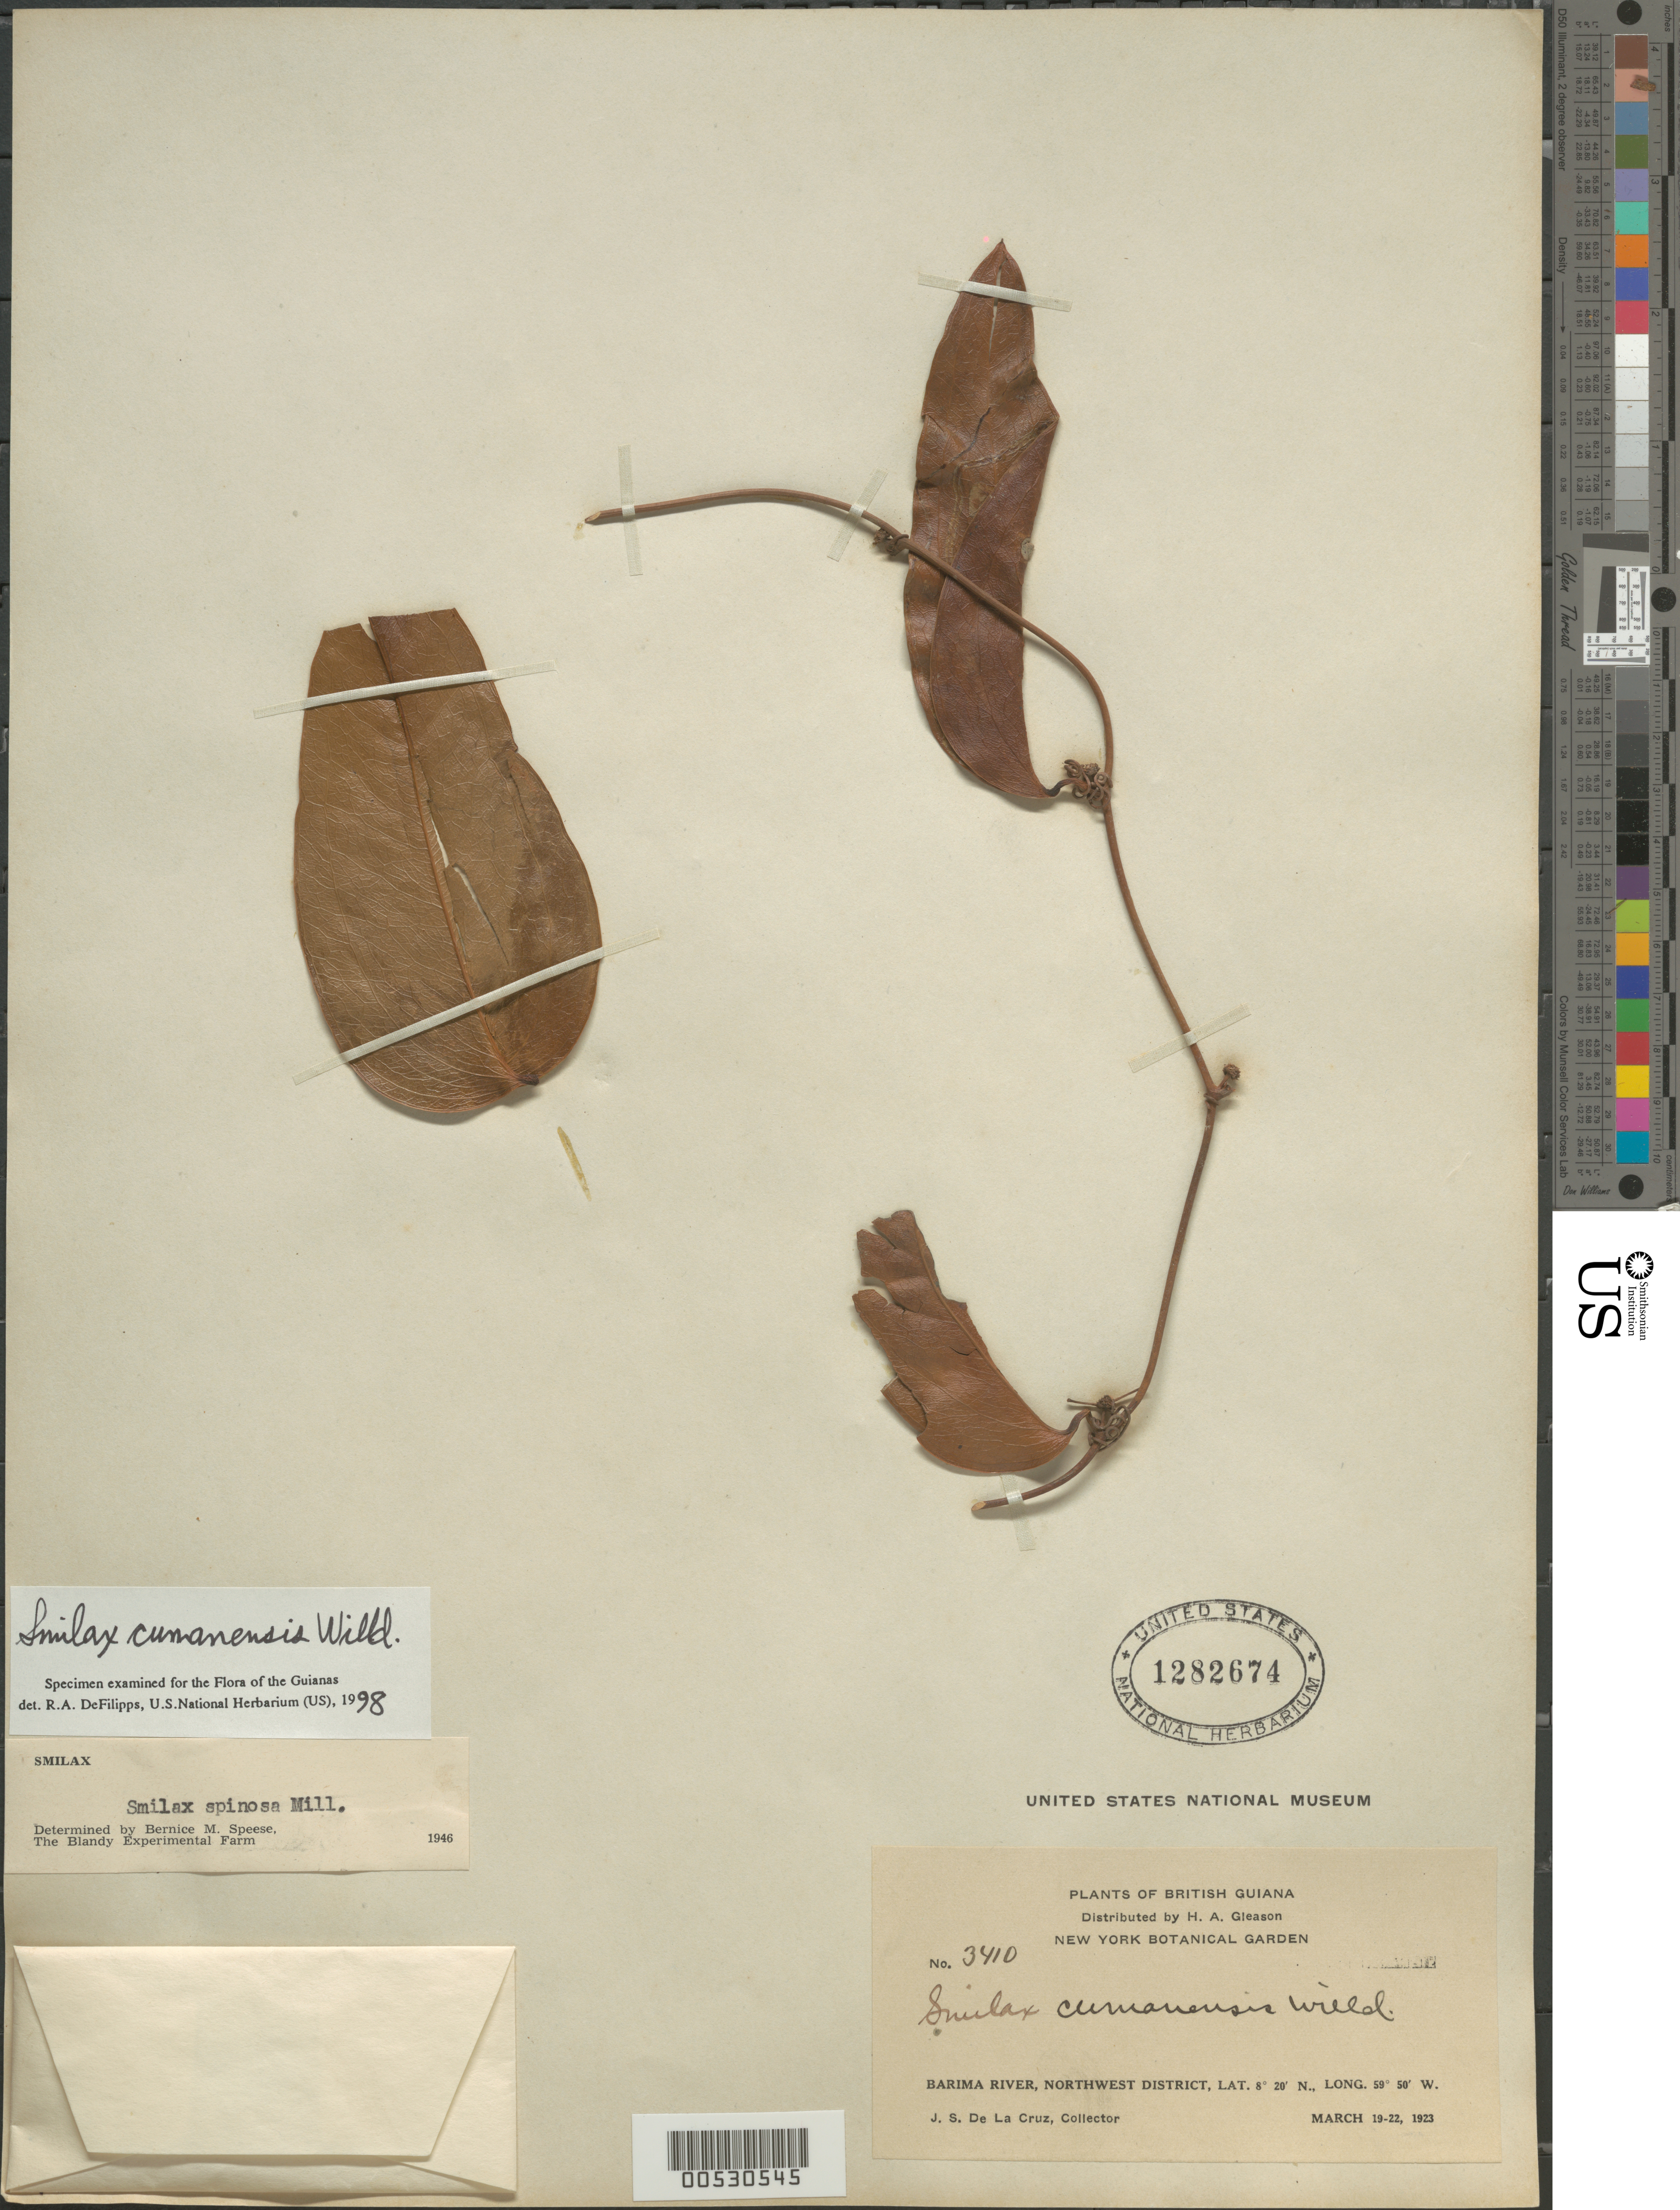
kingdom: Plantae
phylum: Tracheophyta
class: Liliopsida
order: Liliales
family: Smilacaceae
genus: Smilax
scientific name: Smilax cumanensis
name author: Humb. & Bonpl. ex Willd.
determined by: DeFilipps, R. A.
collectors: J. S. de la Cruz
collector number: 3410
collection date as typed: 19-Mar-23 to 22-Mar-23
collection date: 1923-03-19/1923-03-22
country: Guyana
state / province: Barima-Waini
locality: Barima R., NW District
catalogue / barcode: US 1282674